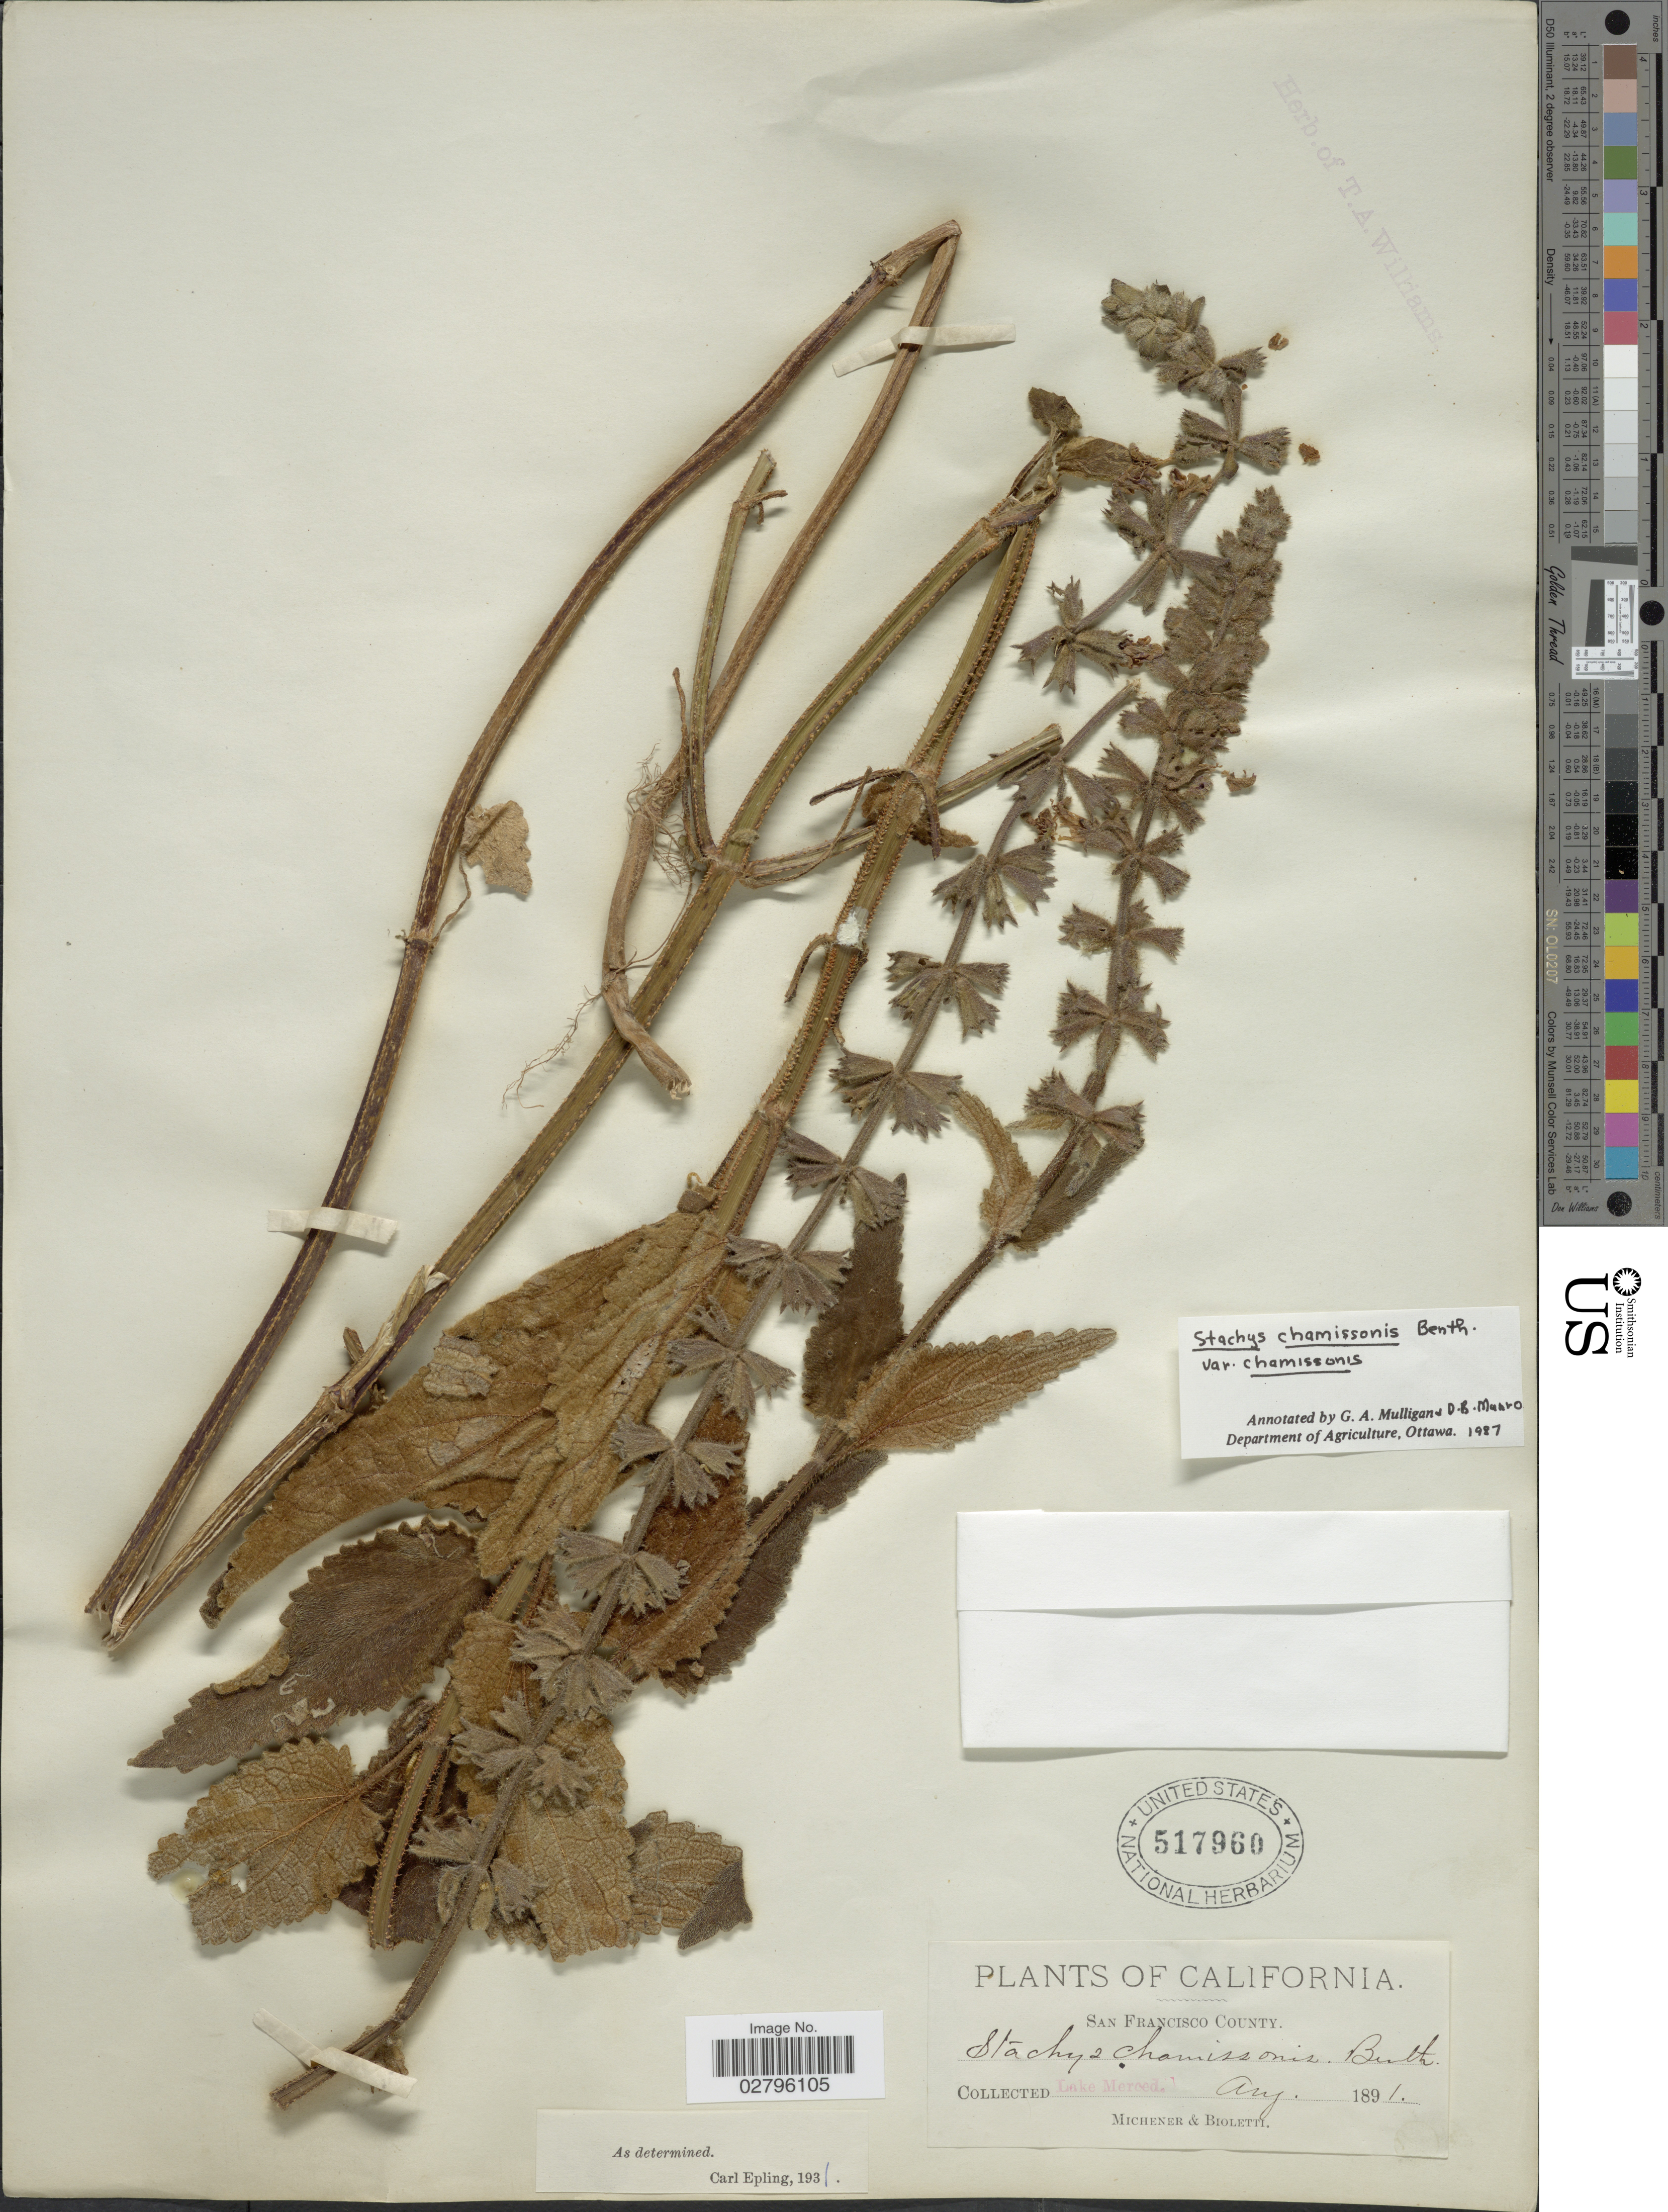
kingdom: Plantae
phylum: Tracheophyta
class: Magnoliopsida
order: Lamiales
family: Lamiaceae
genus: Stachys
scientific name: Stachys chamissonis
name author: Benth.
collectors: -. Michener & -- Bioletti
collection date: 1891-08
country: United States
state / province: California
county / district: San Francisco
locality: San Francisco County, Lake Merced.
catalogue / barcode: US 517960